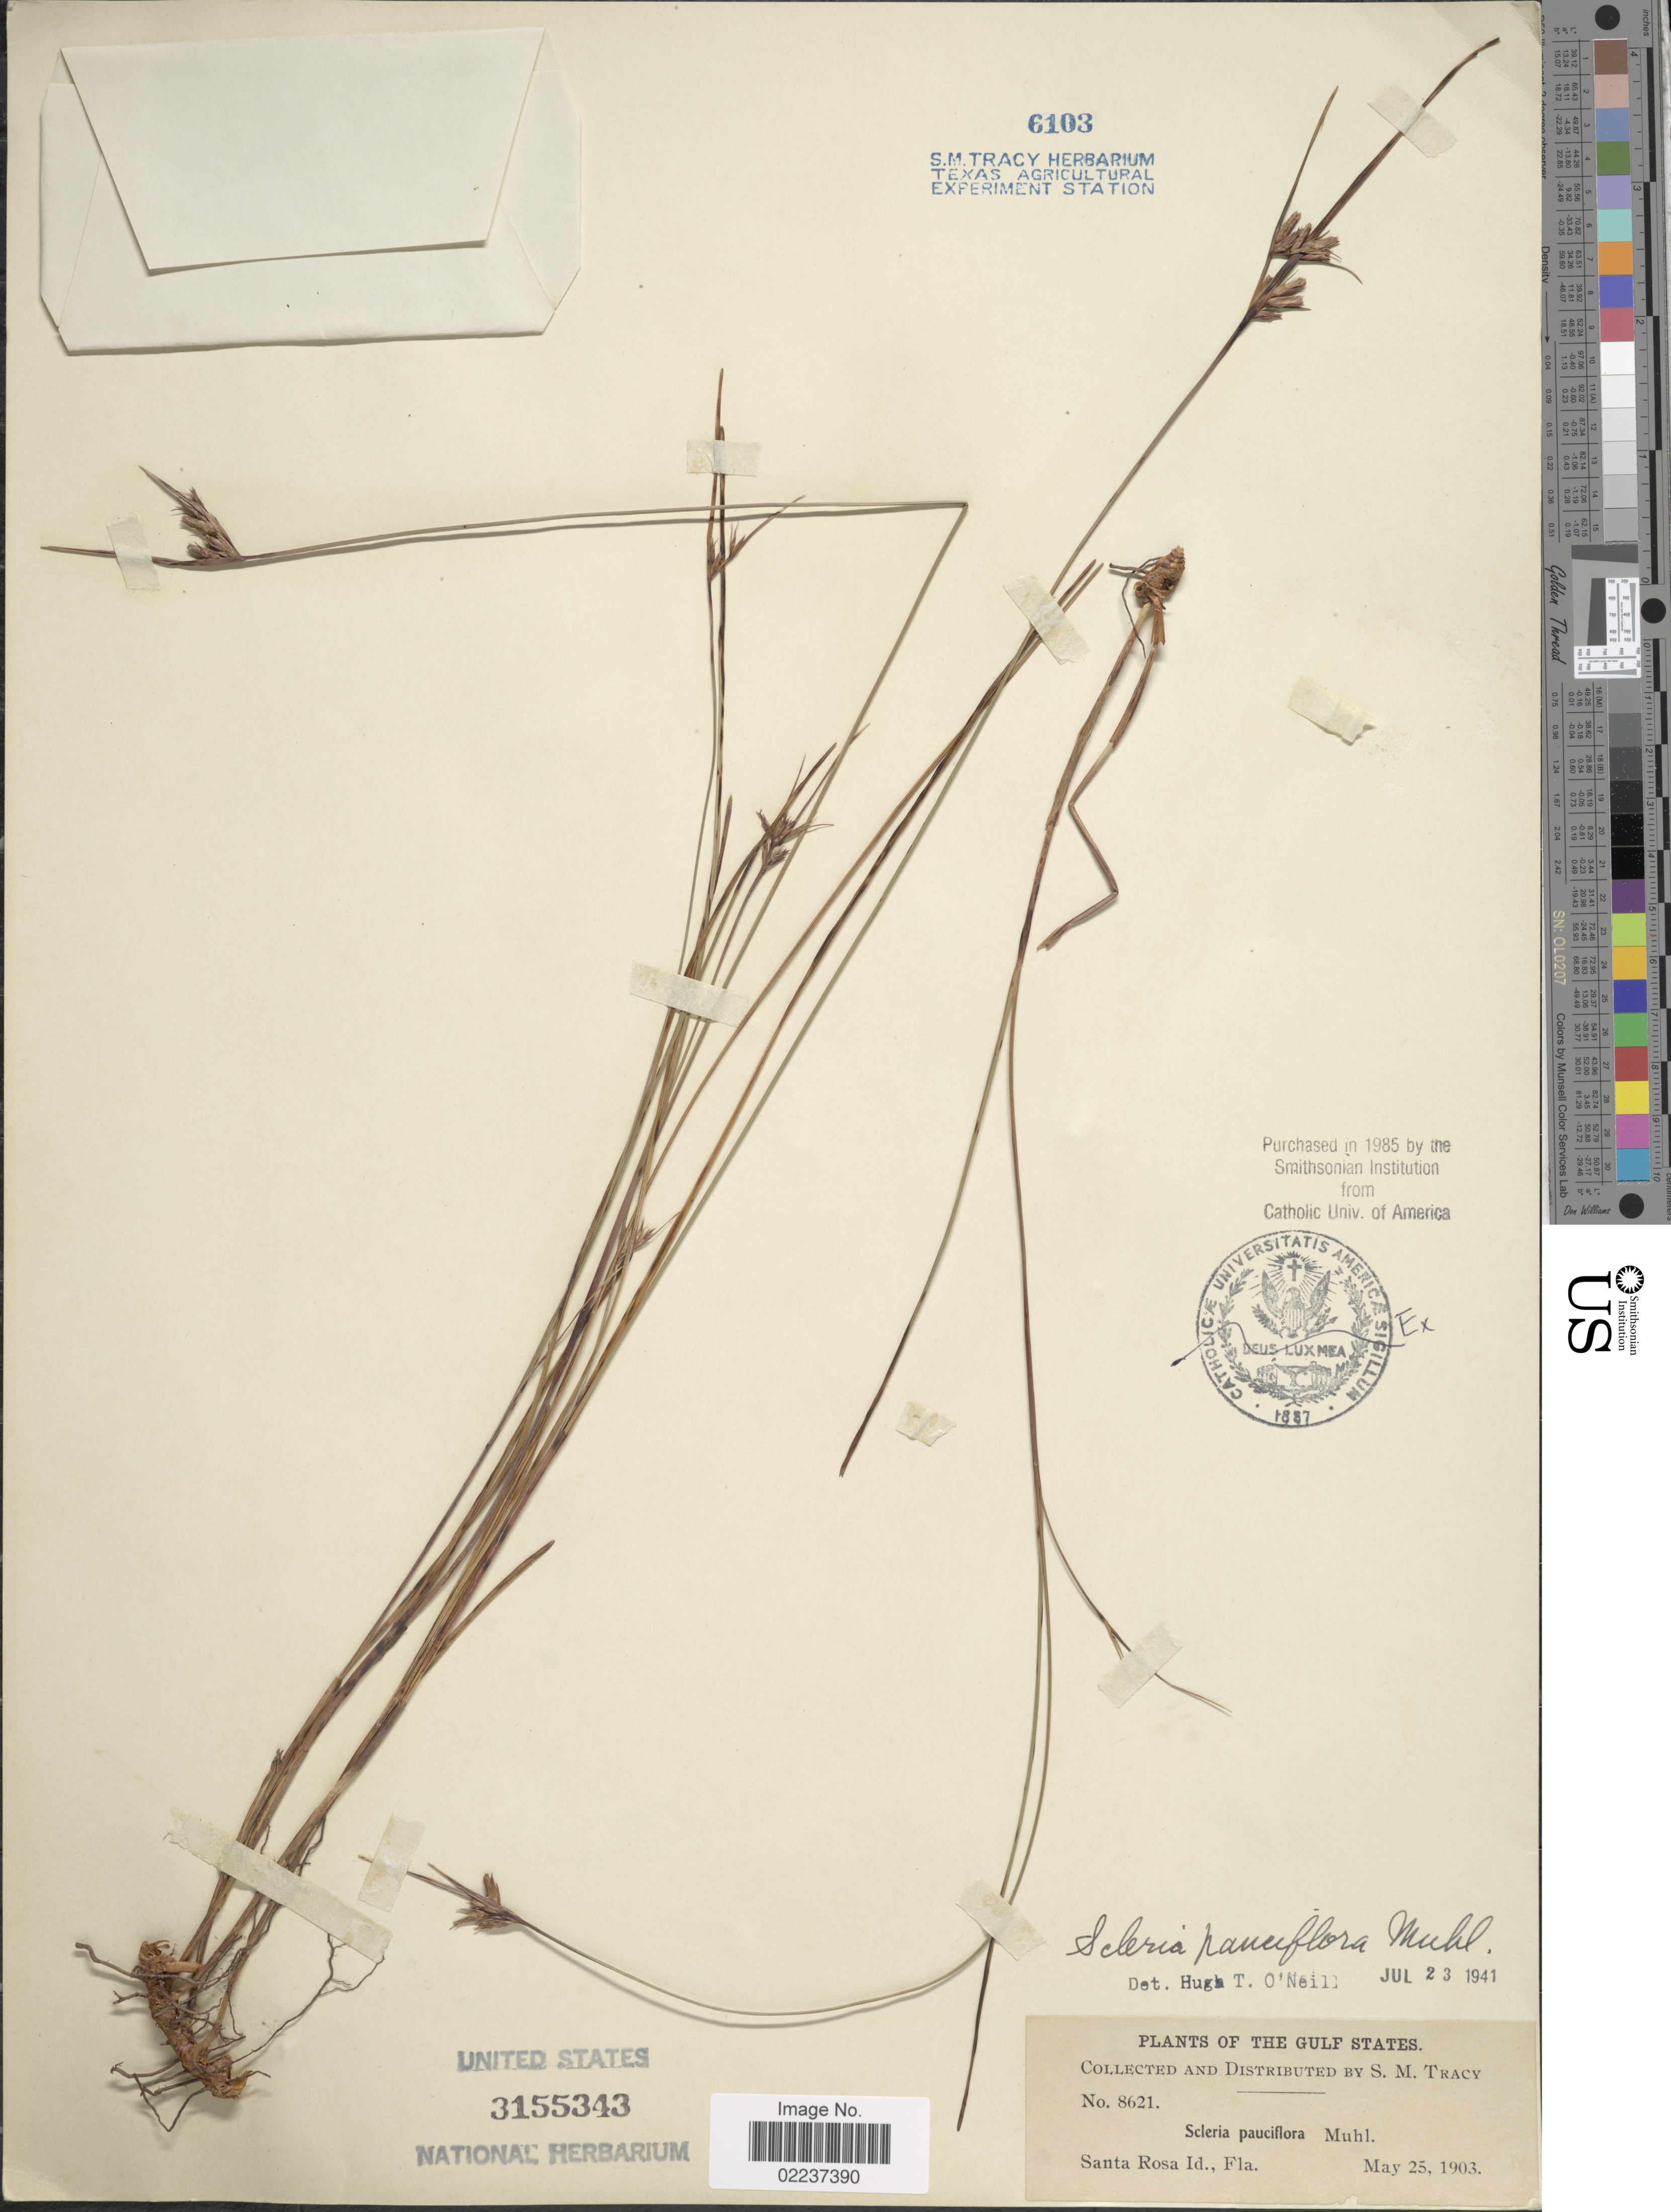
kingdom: Plantae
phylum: Tracheophyta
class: Liliopsida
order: Poales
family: Cyperaceae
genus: Scleria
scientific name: Scleria pauciflora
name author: Muhl. ex Willd.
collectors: S. M. Tracy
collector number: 8621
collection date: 1903-05-25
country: United States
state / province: Florida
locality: The Gulf States, Santa Rosa Id.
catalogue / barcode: US 3155343